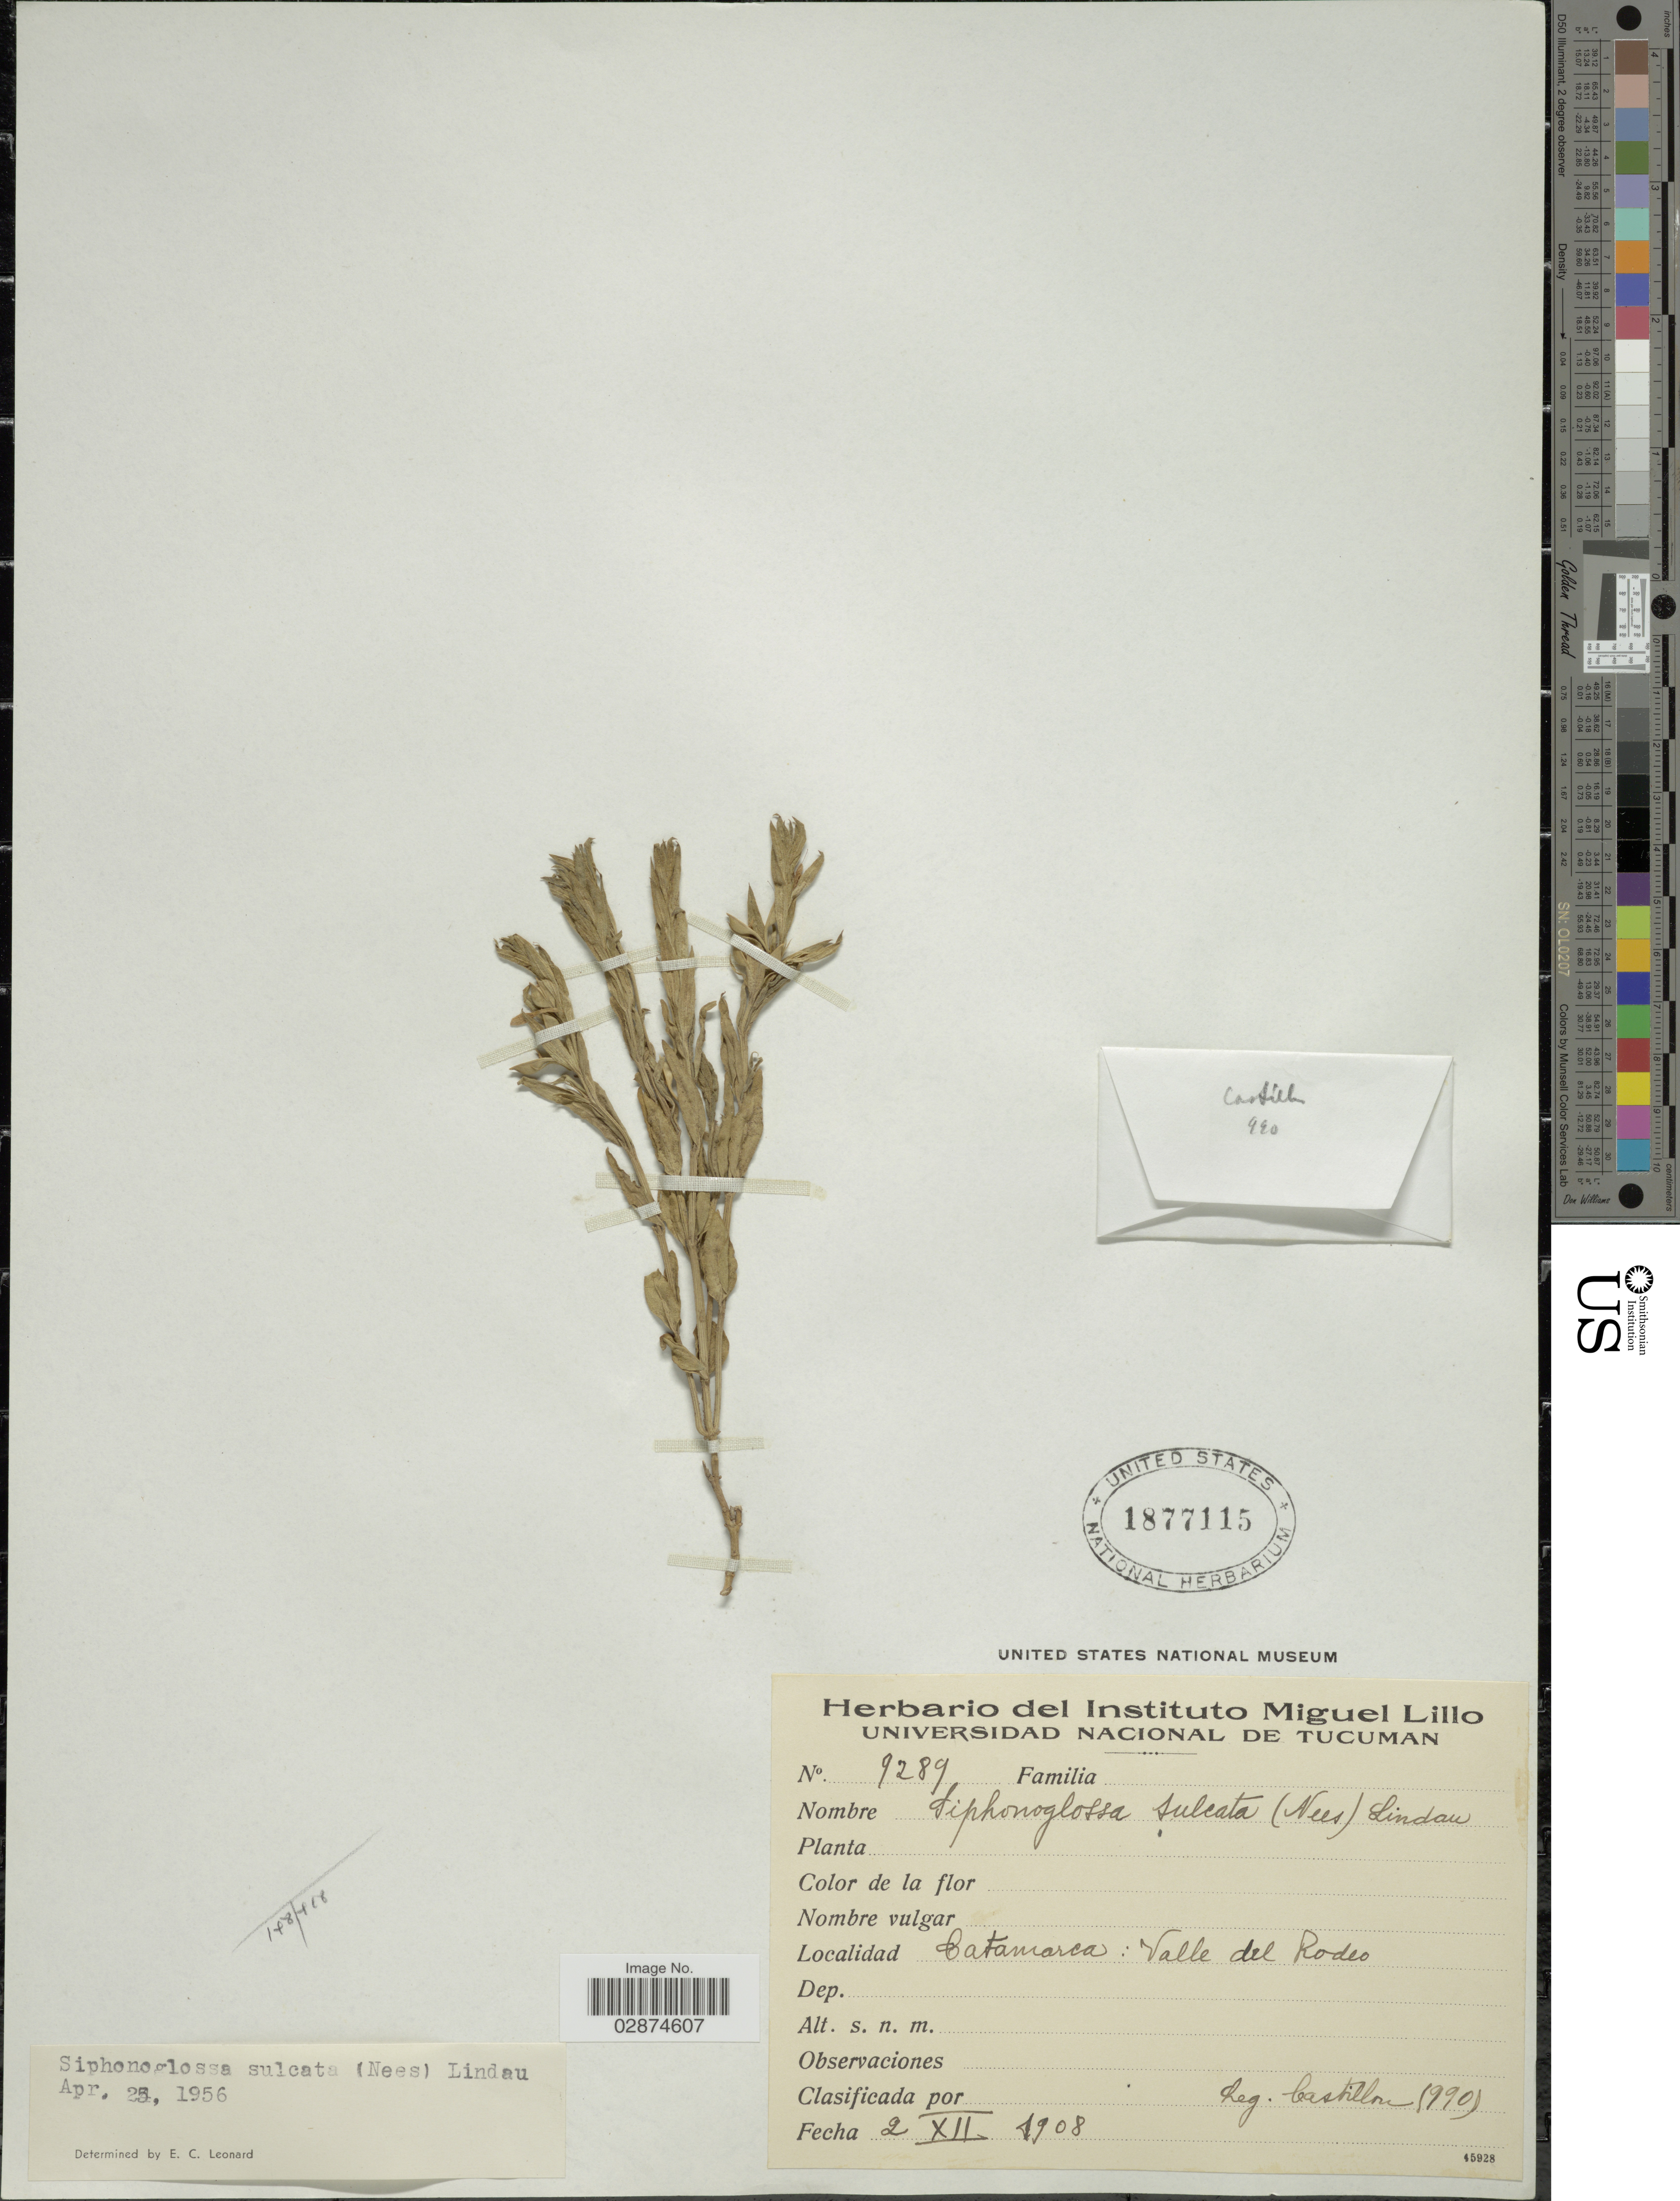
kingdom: Plantae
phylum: Tracheophyta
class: Magnoliopsida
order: Lamiales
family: Acanthaceae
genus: Yeatesia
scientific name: Yeatesia sulcata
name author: (Nees) Hilsenb.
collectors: Castillon, --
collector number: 990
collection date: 1908-12-02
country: Argentina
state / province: Catamarca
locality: Valle del Rodeo.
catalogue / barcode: US 1877115